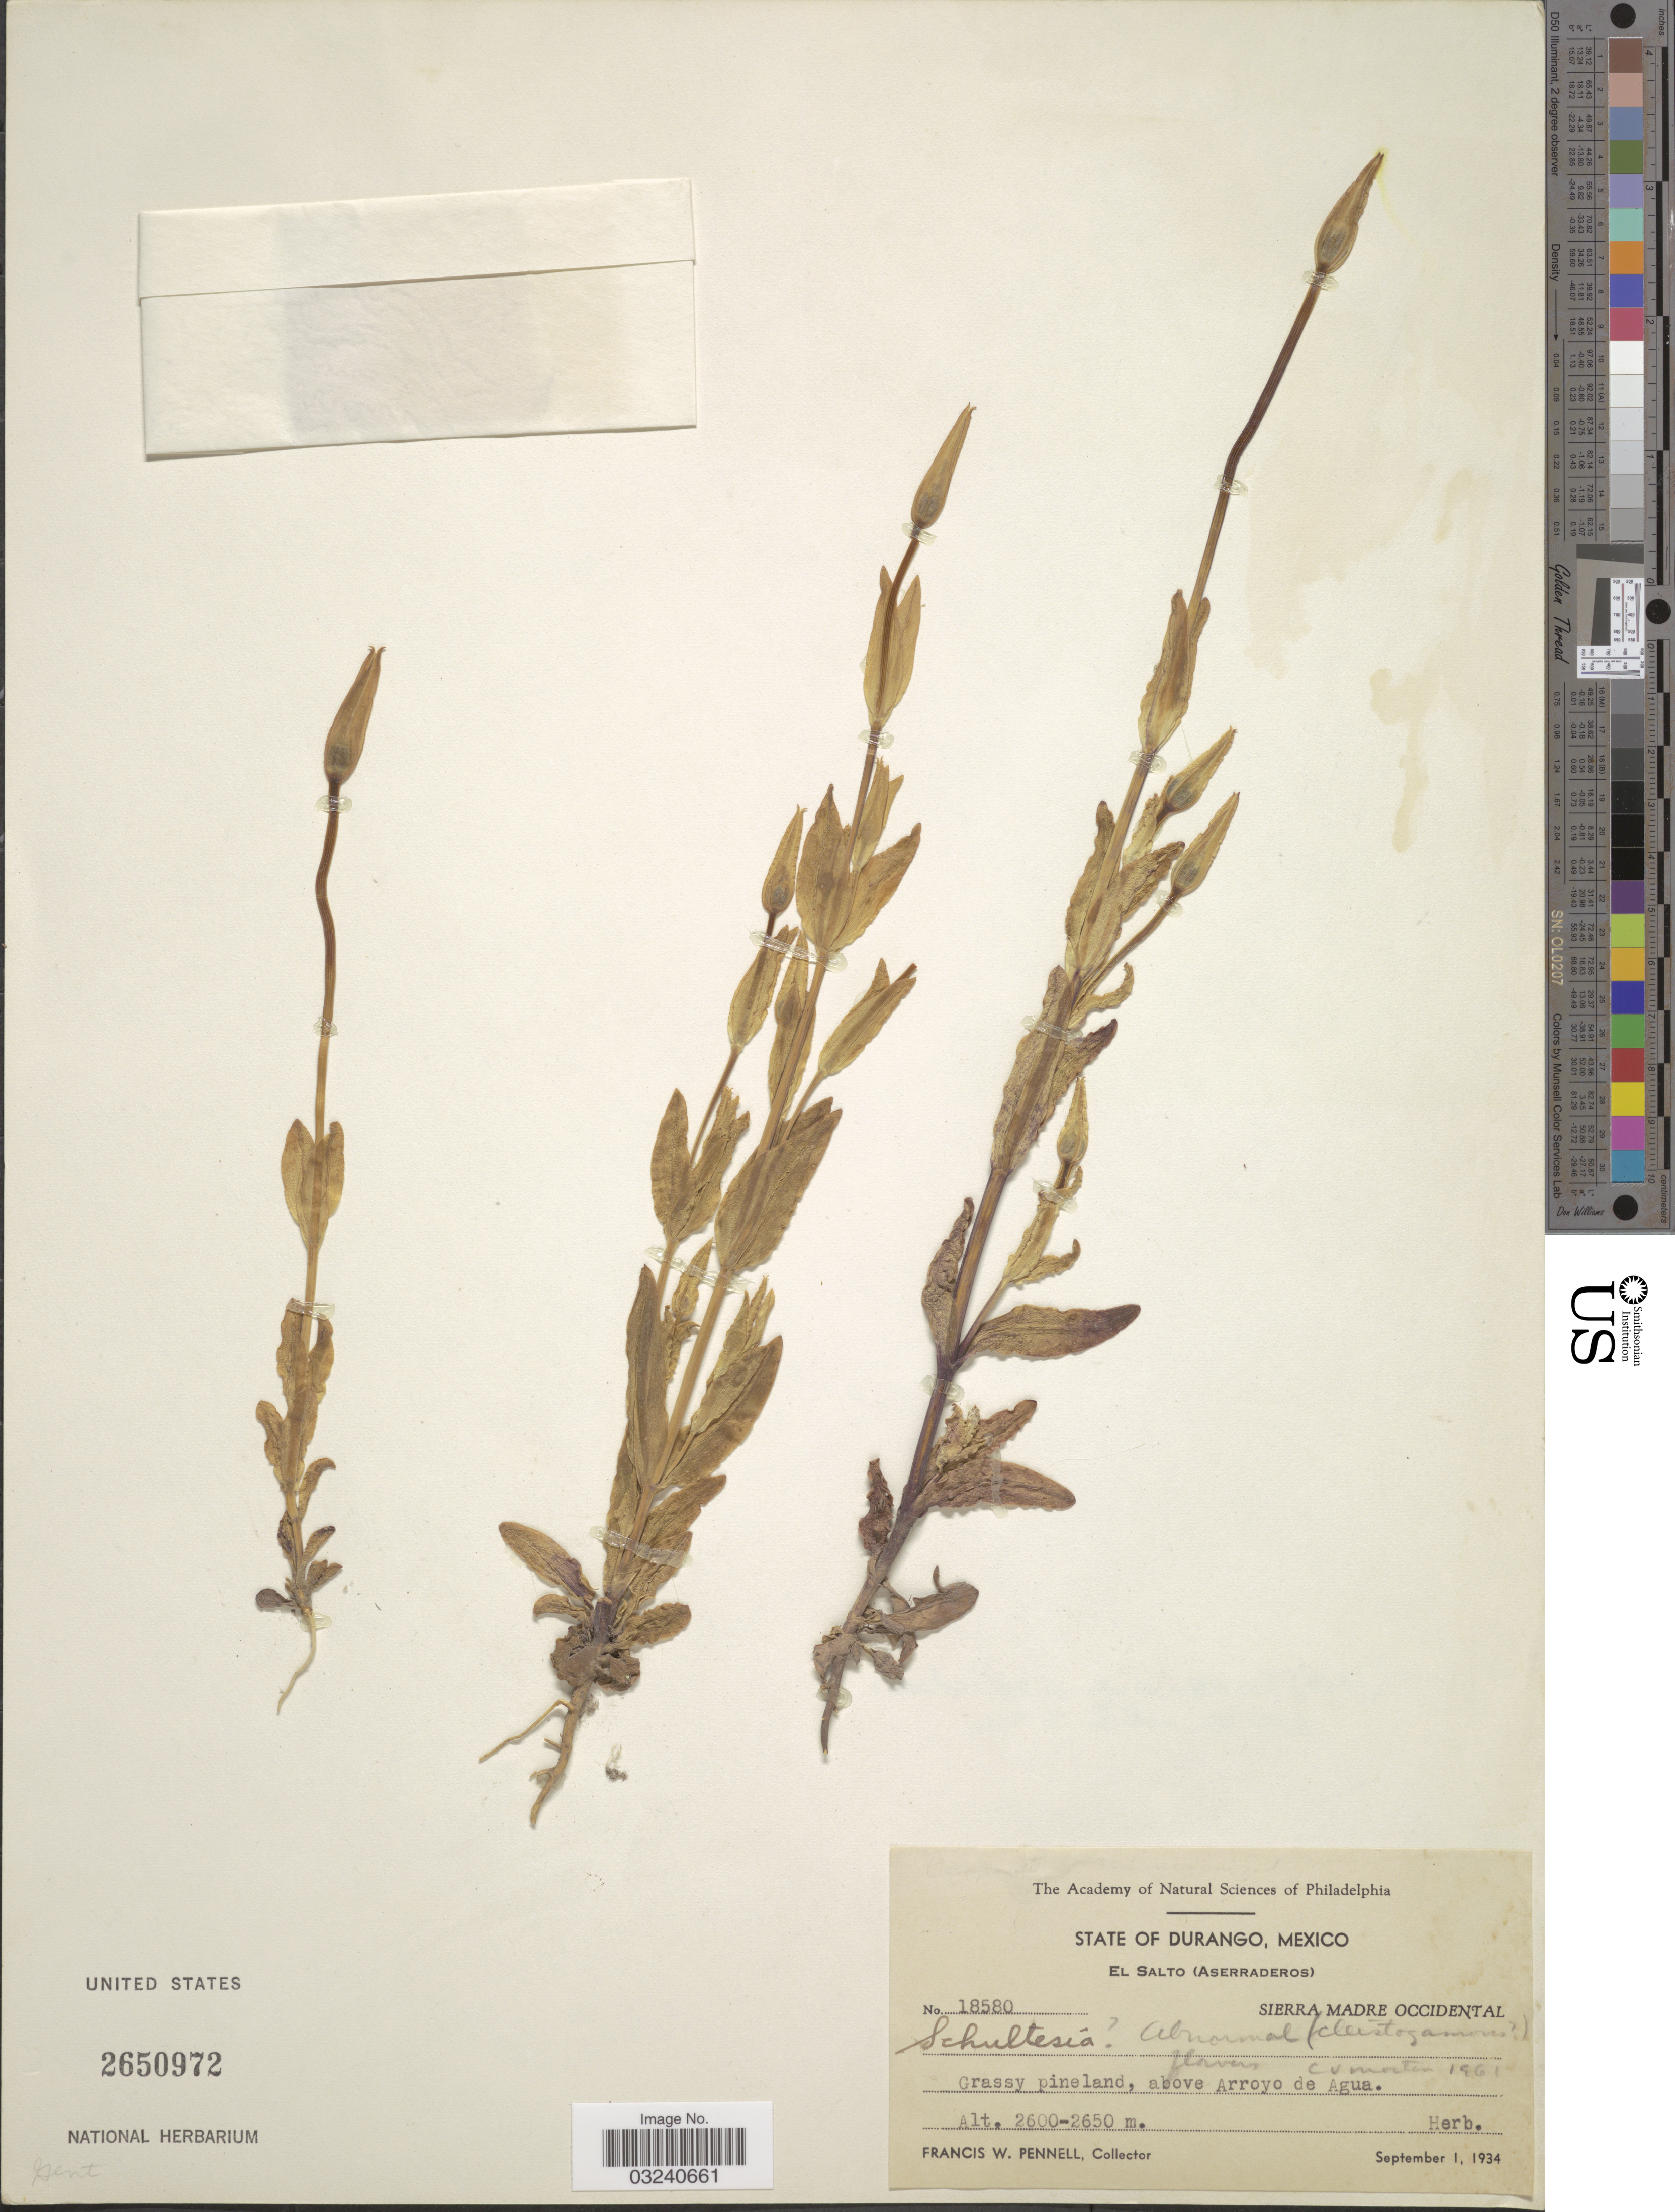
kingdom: Plantae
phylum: Tracheophyta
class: Magnoliopsida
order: Gentianales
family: Gentianaceae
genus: Schultesia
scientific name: Schultesia sp.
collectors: F. W. Pennell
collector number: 18580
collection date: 1934-09-01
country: Mexico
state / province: Durango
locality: El Salto (Aserraderos). Sierra Madre Occidental. Grassy pineland, above Arroyo de Agua.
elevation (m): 2600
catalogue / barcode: US 2650972